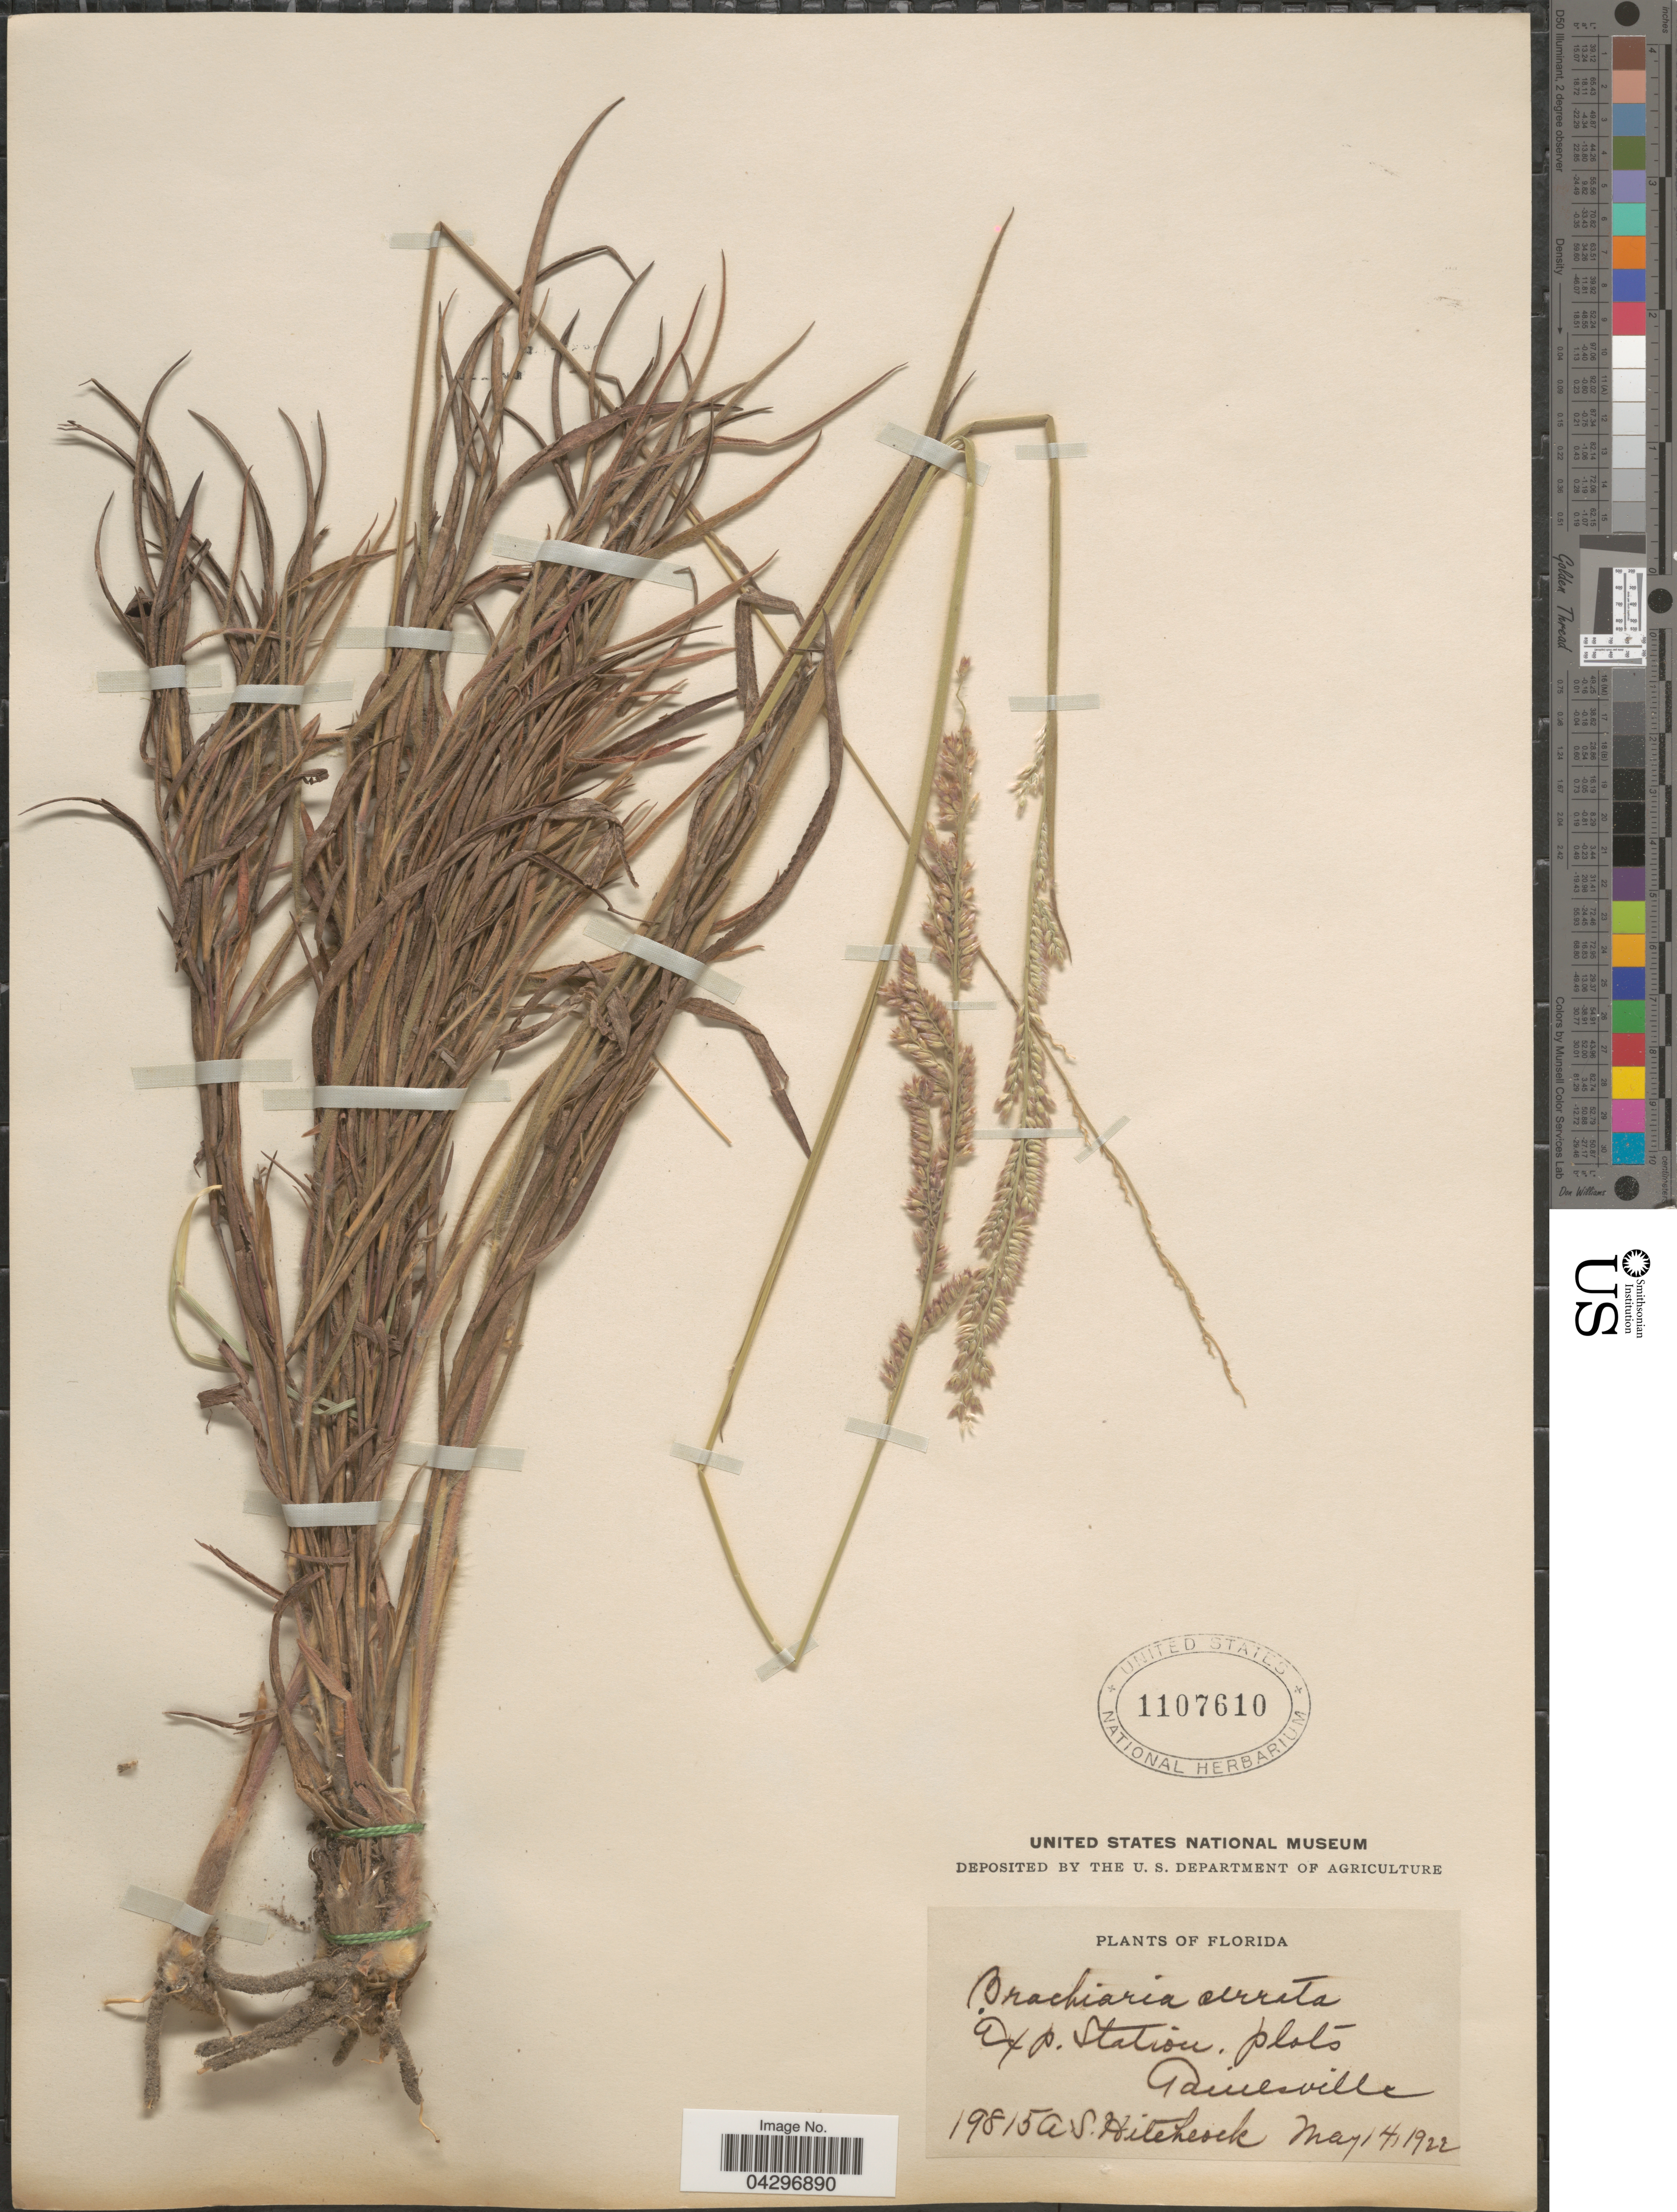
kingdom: Plantae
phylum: Tracheophyta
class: Liliopsida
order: Poales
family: Poaceae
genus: Urochloa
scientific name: Urochloa serrata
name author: (Thunb.) Sosef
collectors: A. S. Hitchcock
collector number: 19815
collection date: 1922-05-14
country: United States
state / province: Florida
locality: Exp. Station, plots. Gainesville.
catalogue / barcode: US 1107610